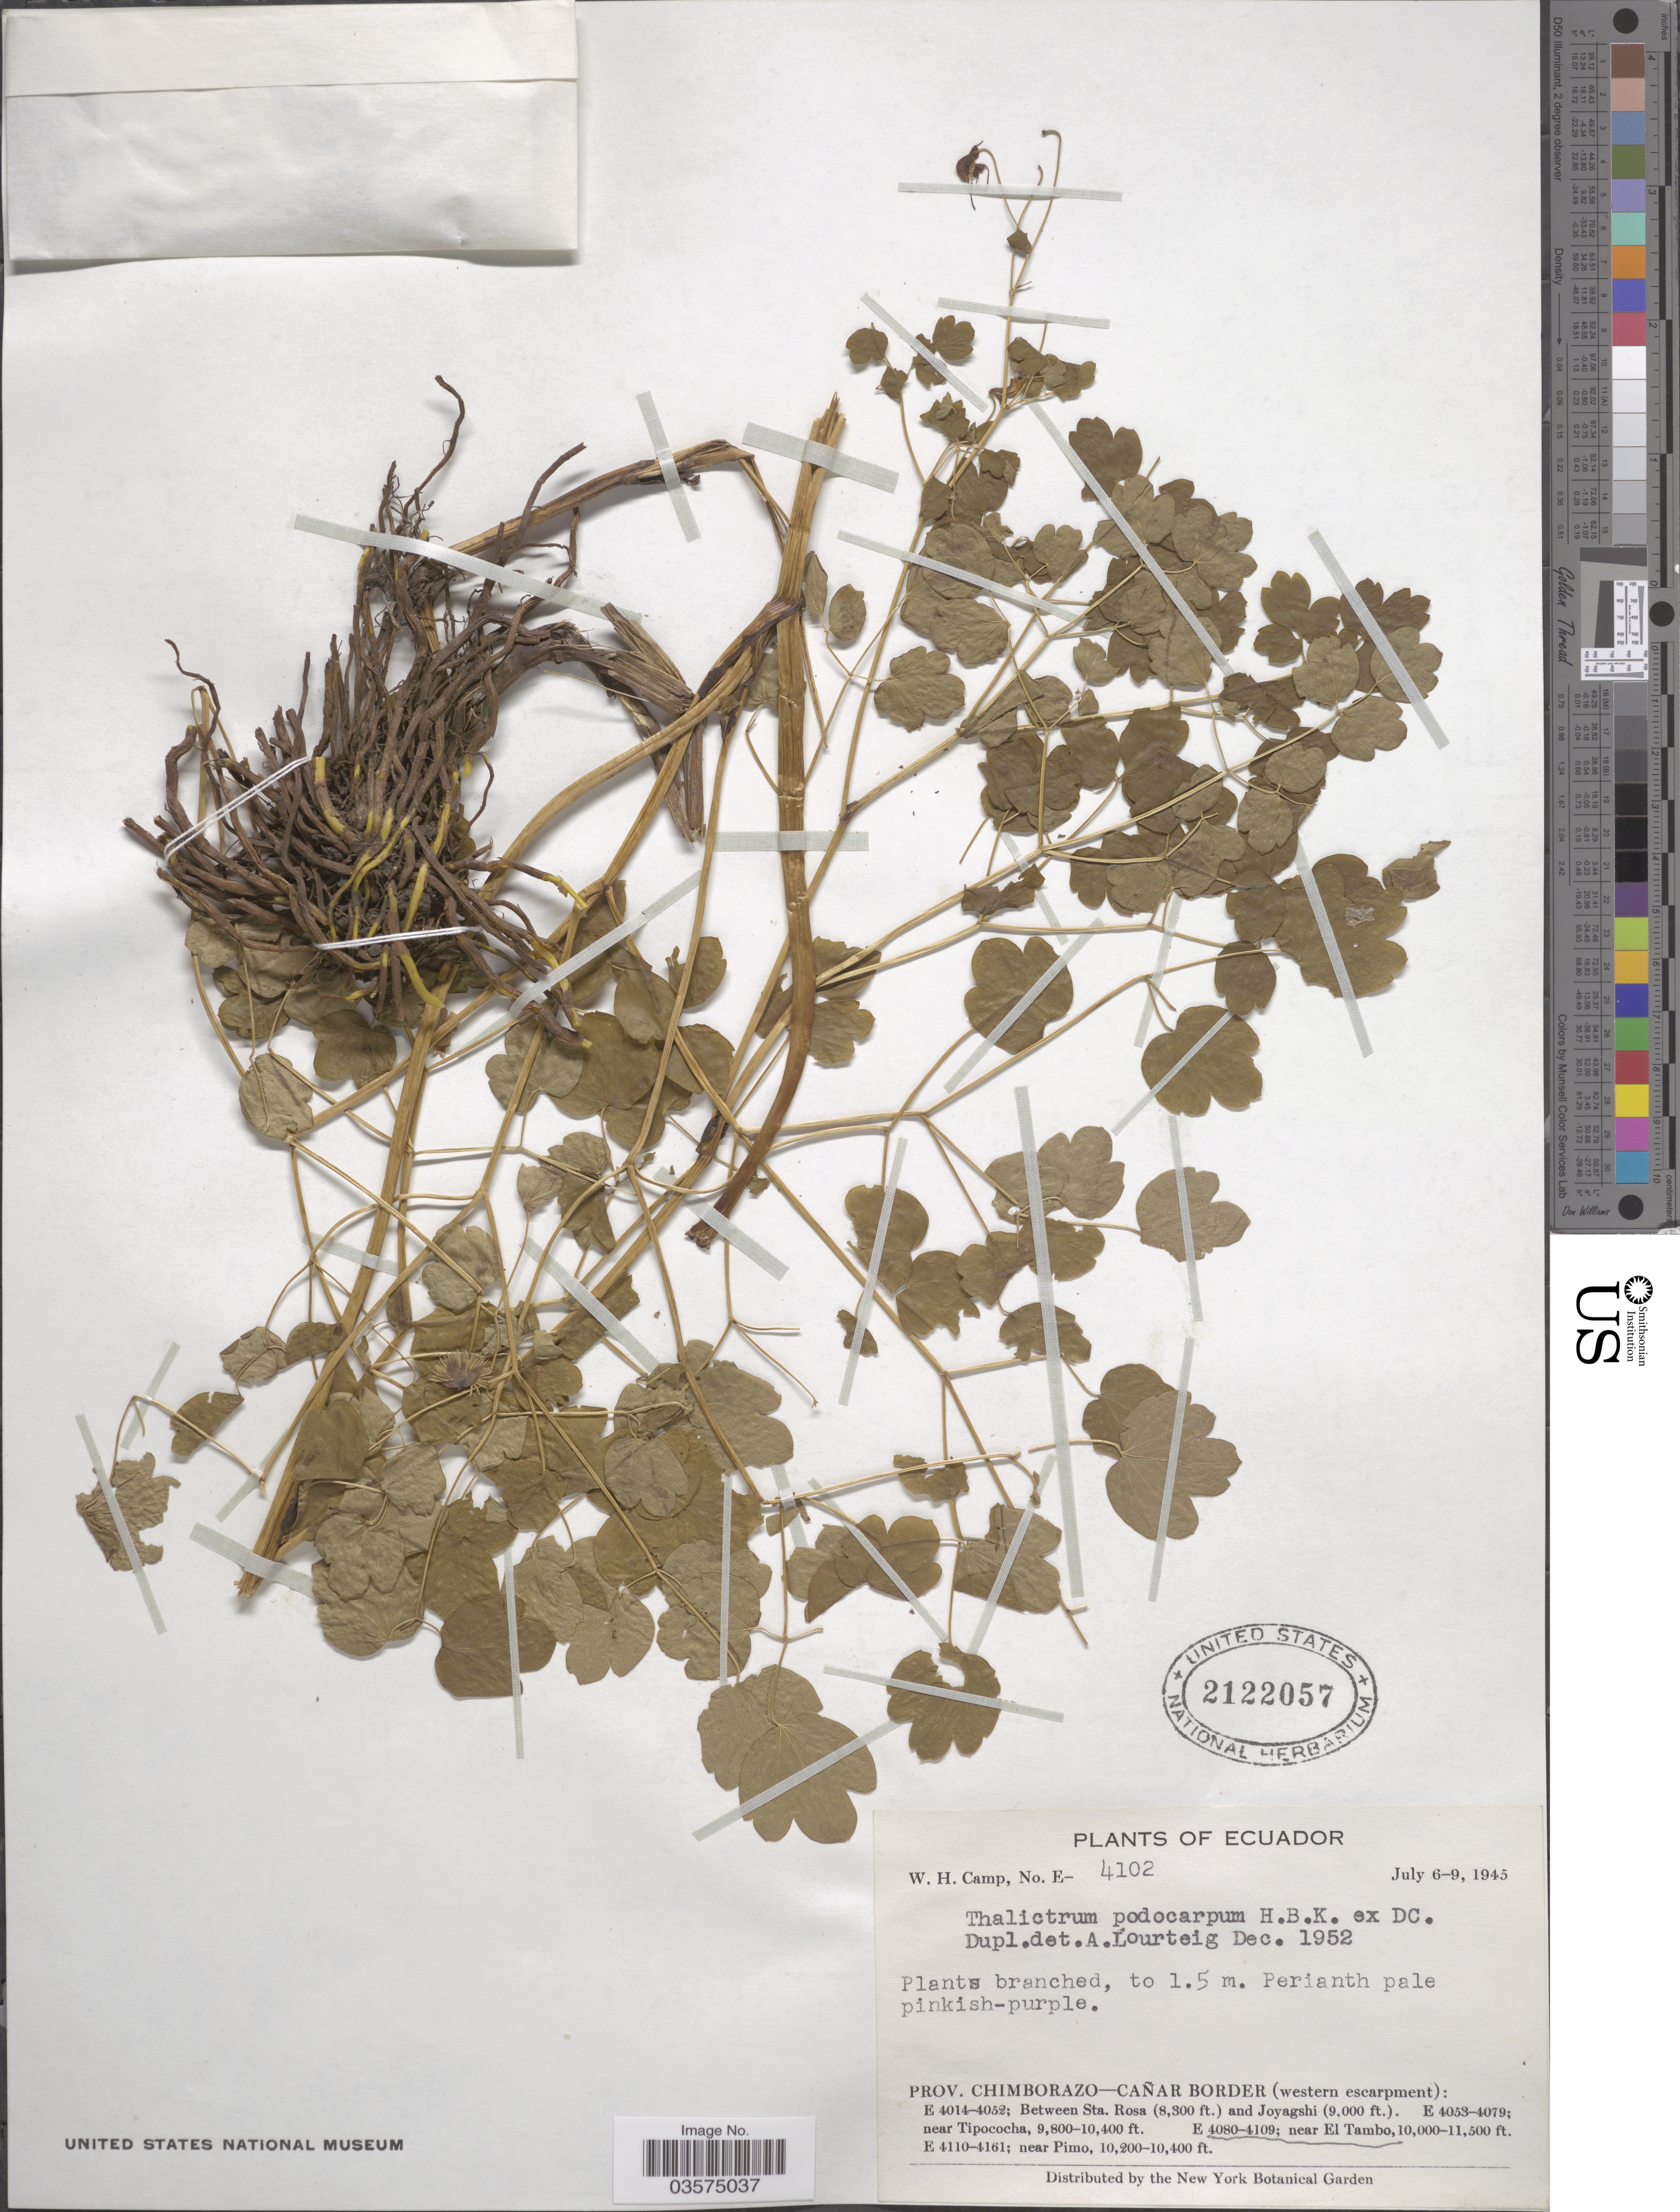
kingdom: Plantae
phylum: Tracheophyta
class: Magnoliopsida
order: Ranunculales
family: Ranunculaceae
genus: Thalictrum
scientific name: Thalictrum podocarpum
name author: Kunth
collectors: W. H. Camp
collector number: E-4102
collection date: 1945-07-06/1945-07-09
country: Ecuador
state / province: Chimborazo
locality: Cañar Border (western escarpment): E 4080-4109; near El Tambo.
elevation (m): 3048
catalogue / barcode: US 2122057